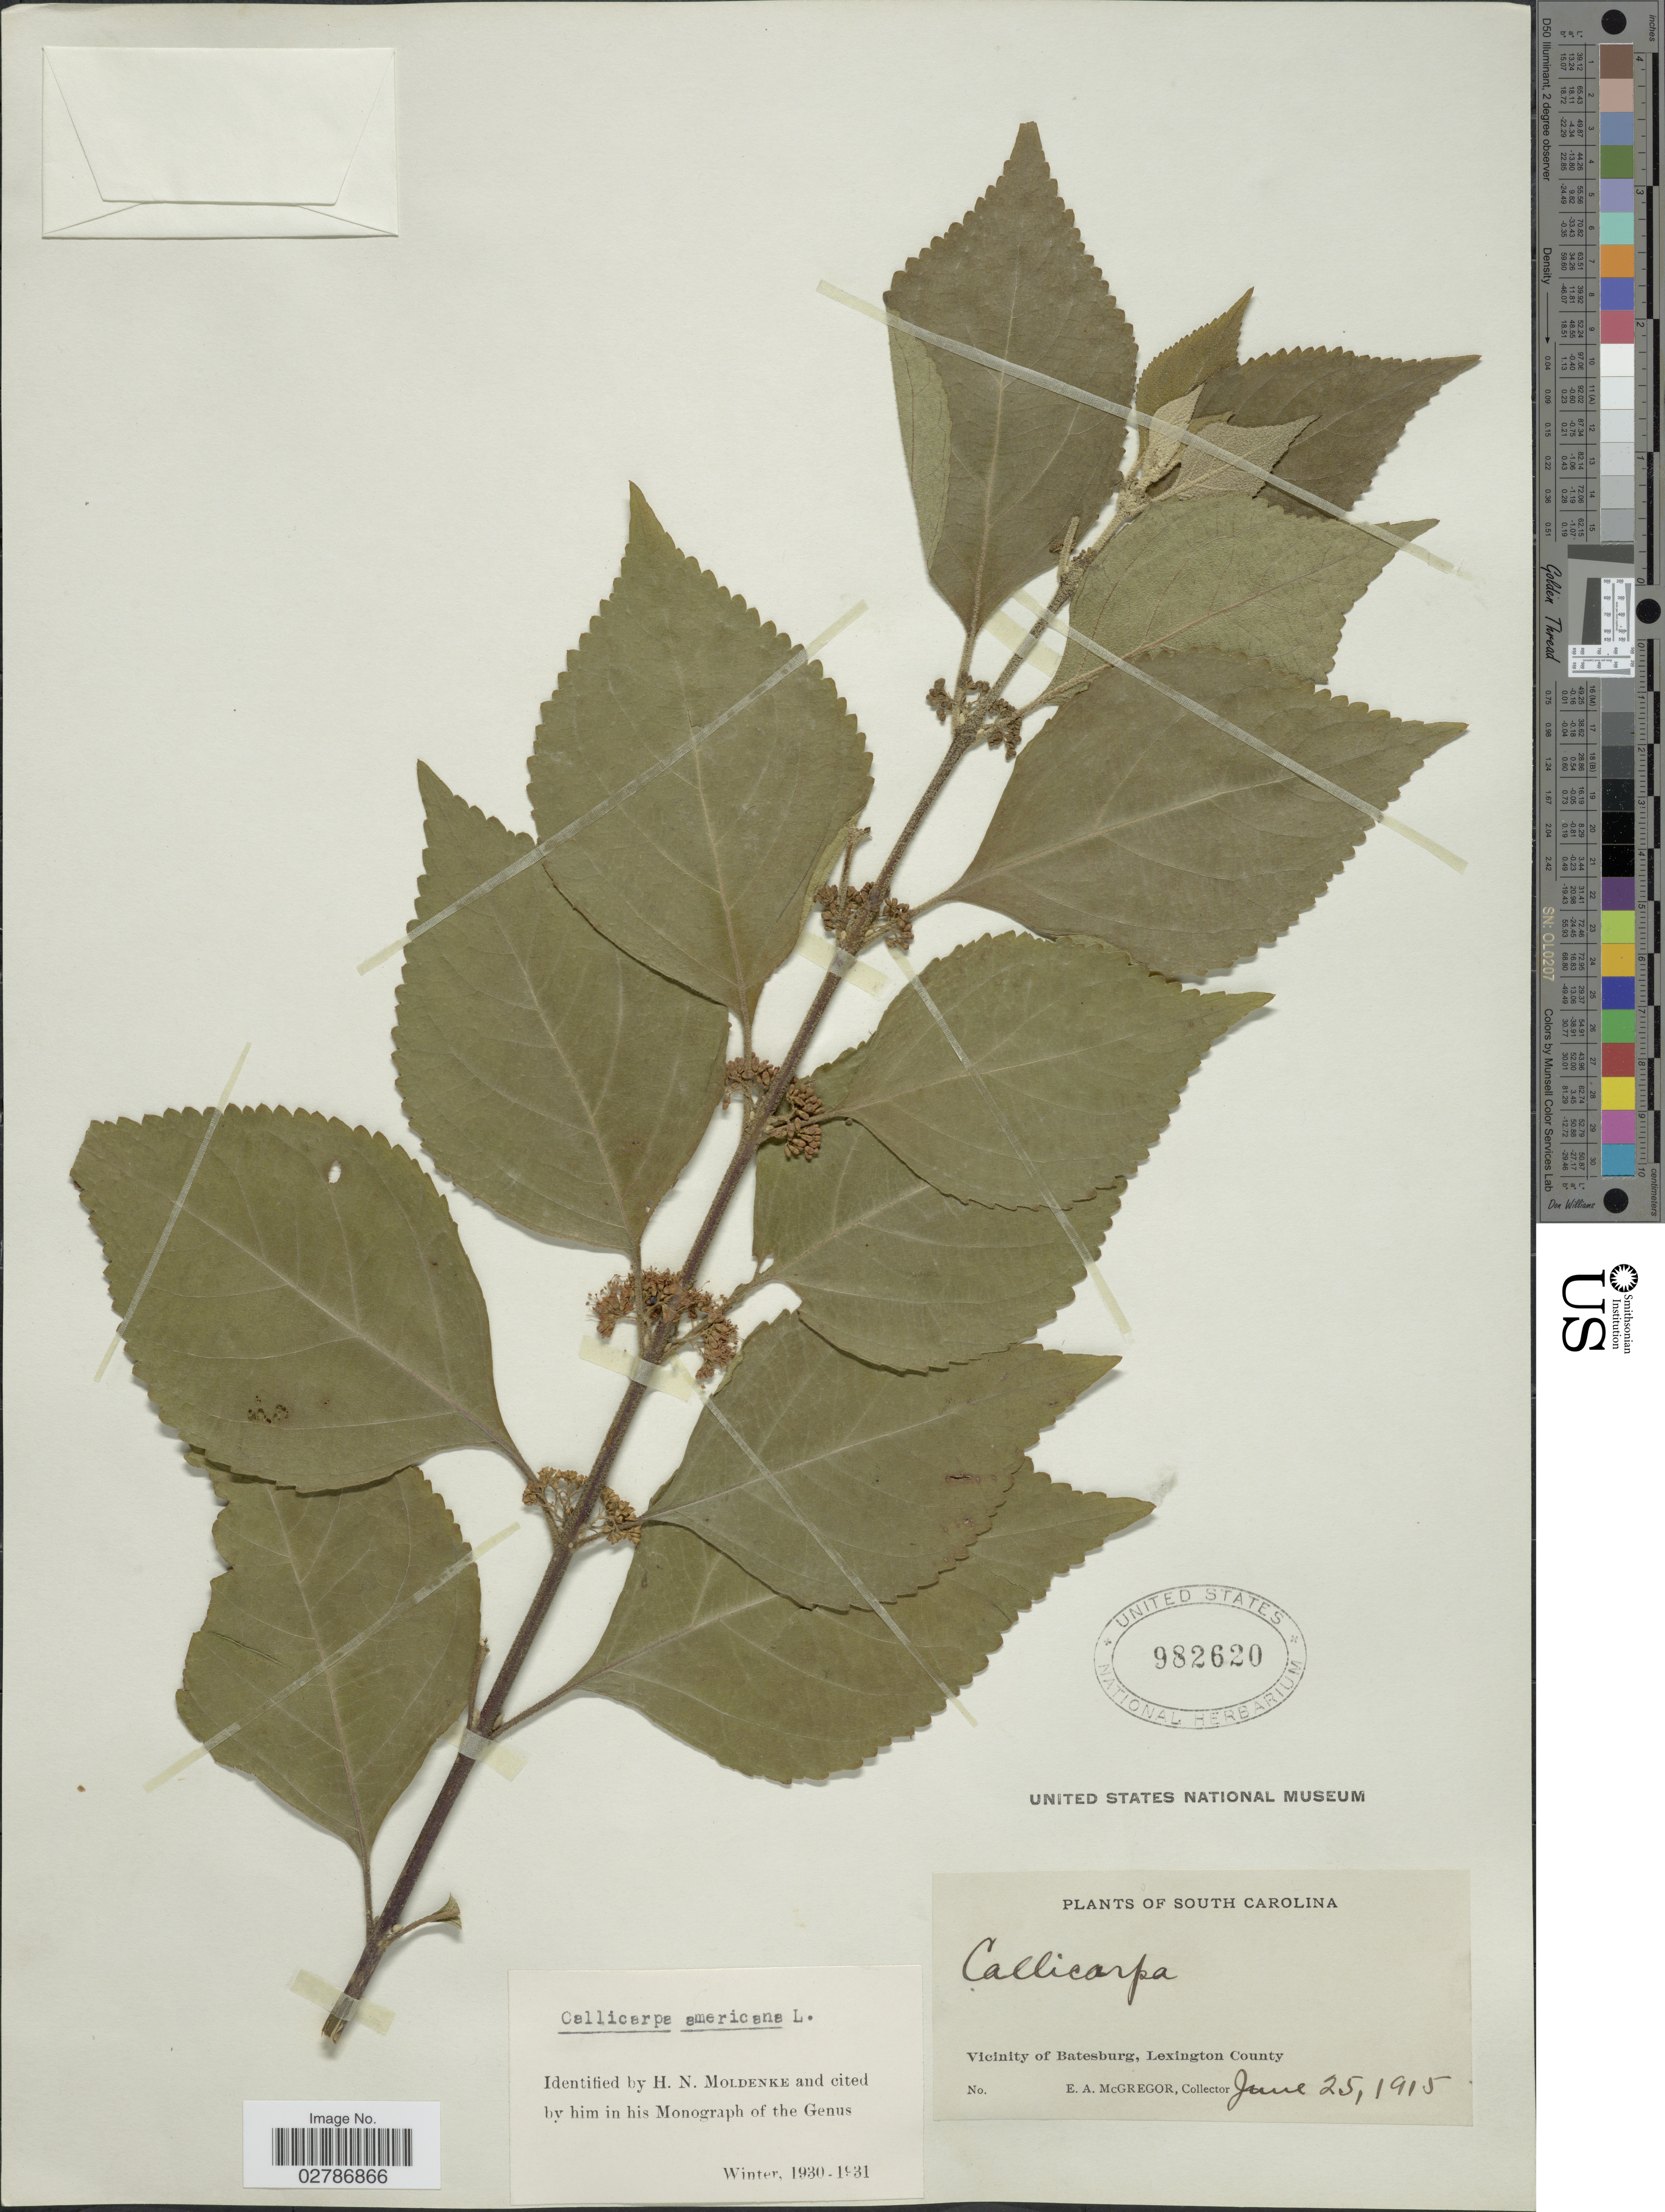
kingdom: Plantae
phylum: Tracheophyta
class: Magnoliopsida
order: Lamiales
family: Lamiaceae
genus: Callicarpa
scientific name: Callicarpa americana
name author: L.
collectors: E. A. McGregor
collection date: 1915-06-25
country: United States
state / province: South Carolina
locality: Vicinity of Batesburg, Lexington County.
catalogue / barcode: US 982620